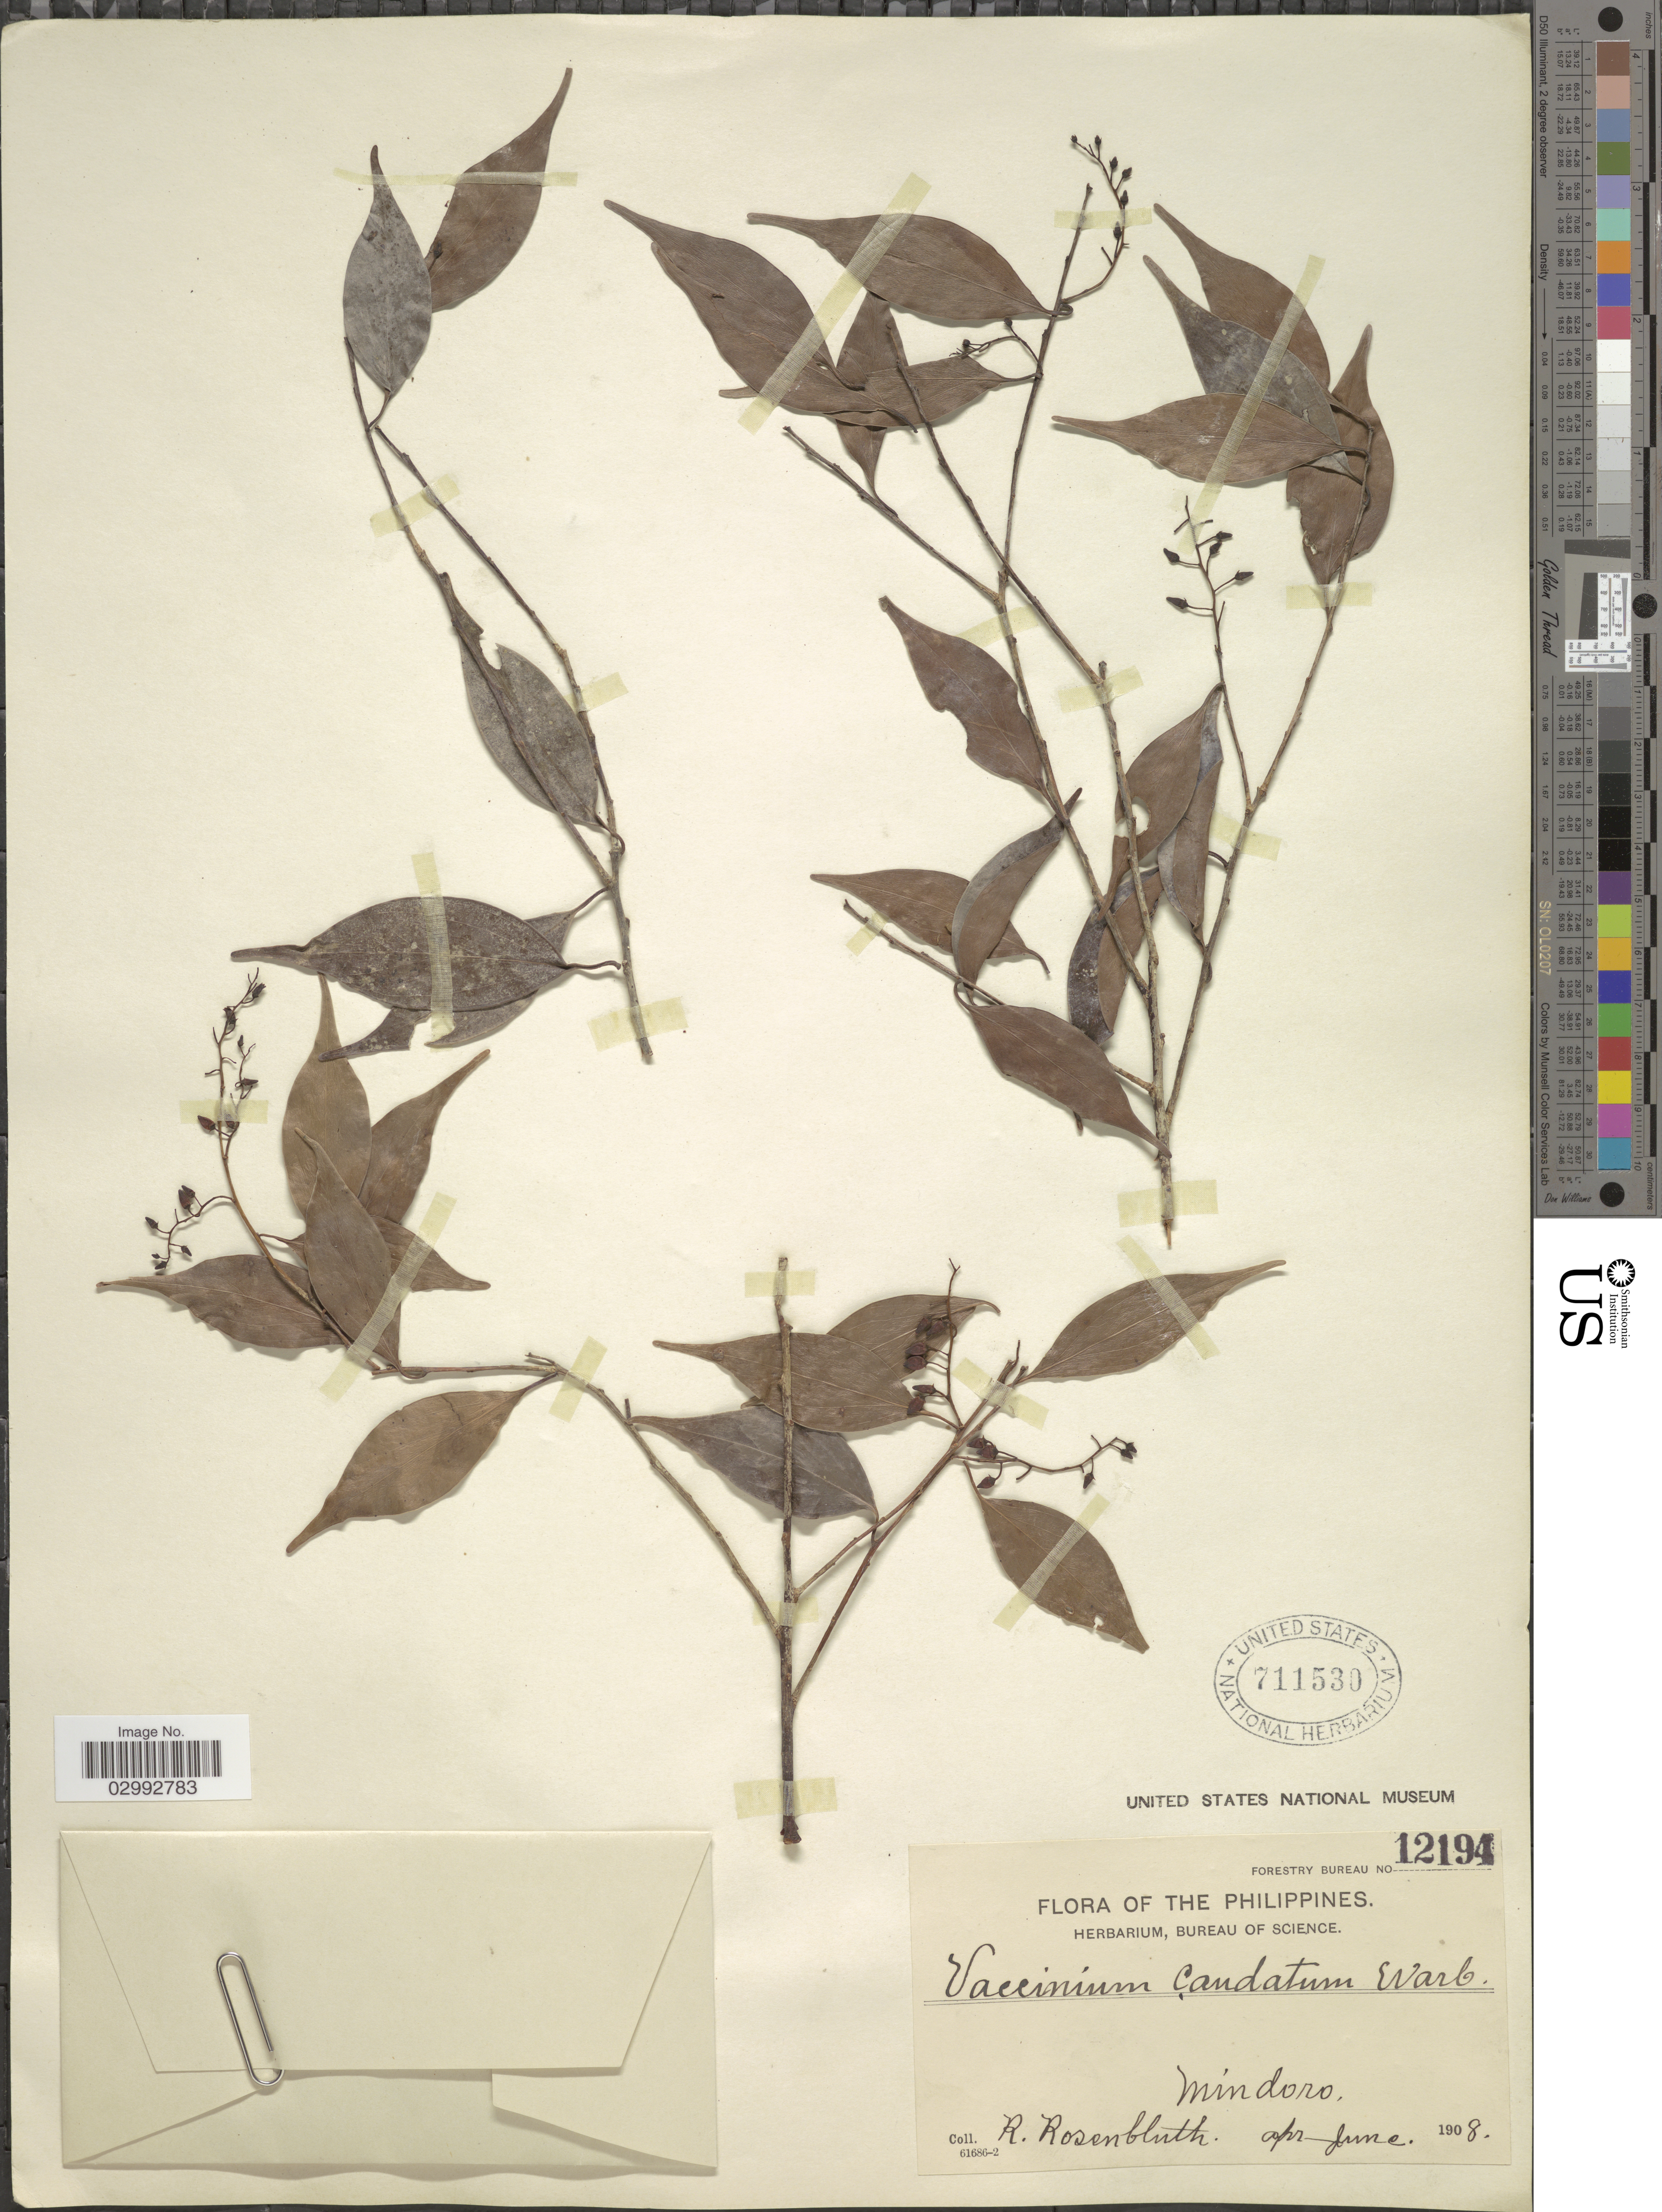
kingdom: Plantae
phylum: Tracheophyta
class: Magnoliopsida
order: Ericales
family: Ericaceae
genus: Vaccinium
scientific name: Vaccinium caudatum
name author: Warb.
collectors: R. Rosenbluth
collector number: Forestry Bureau 12194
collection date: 1908-04/1908-06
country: Philippines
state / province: Mimaropa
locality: Mindoro.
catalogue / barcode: US 711530